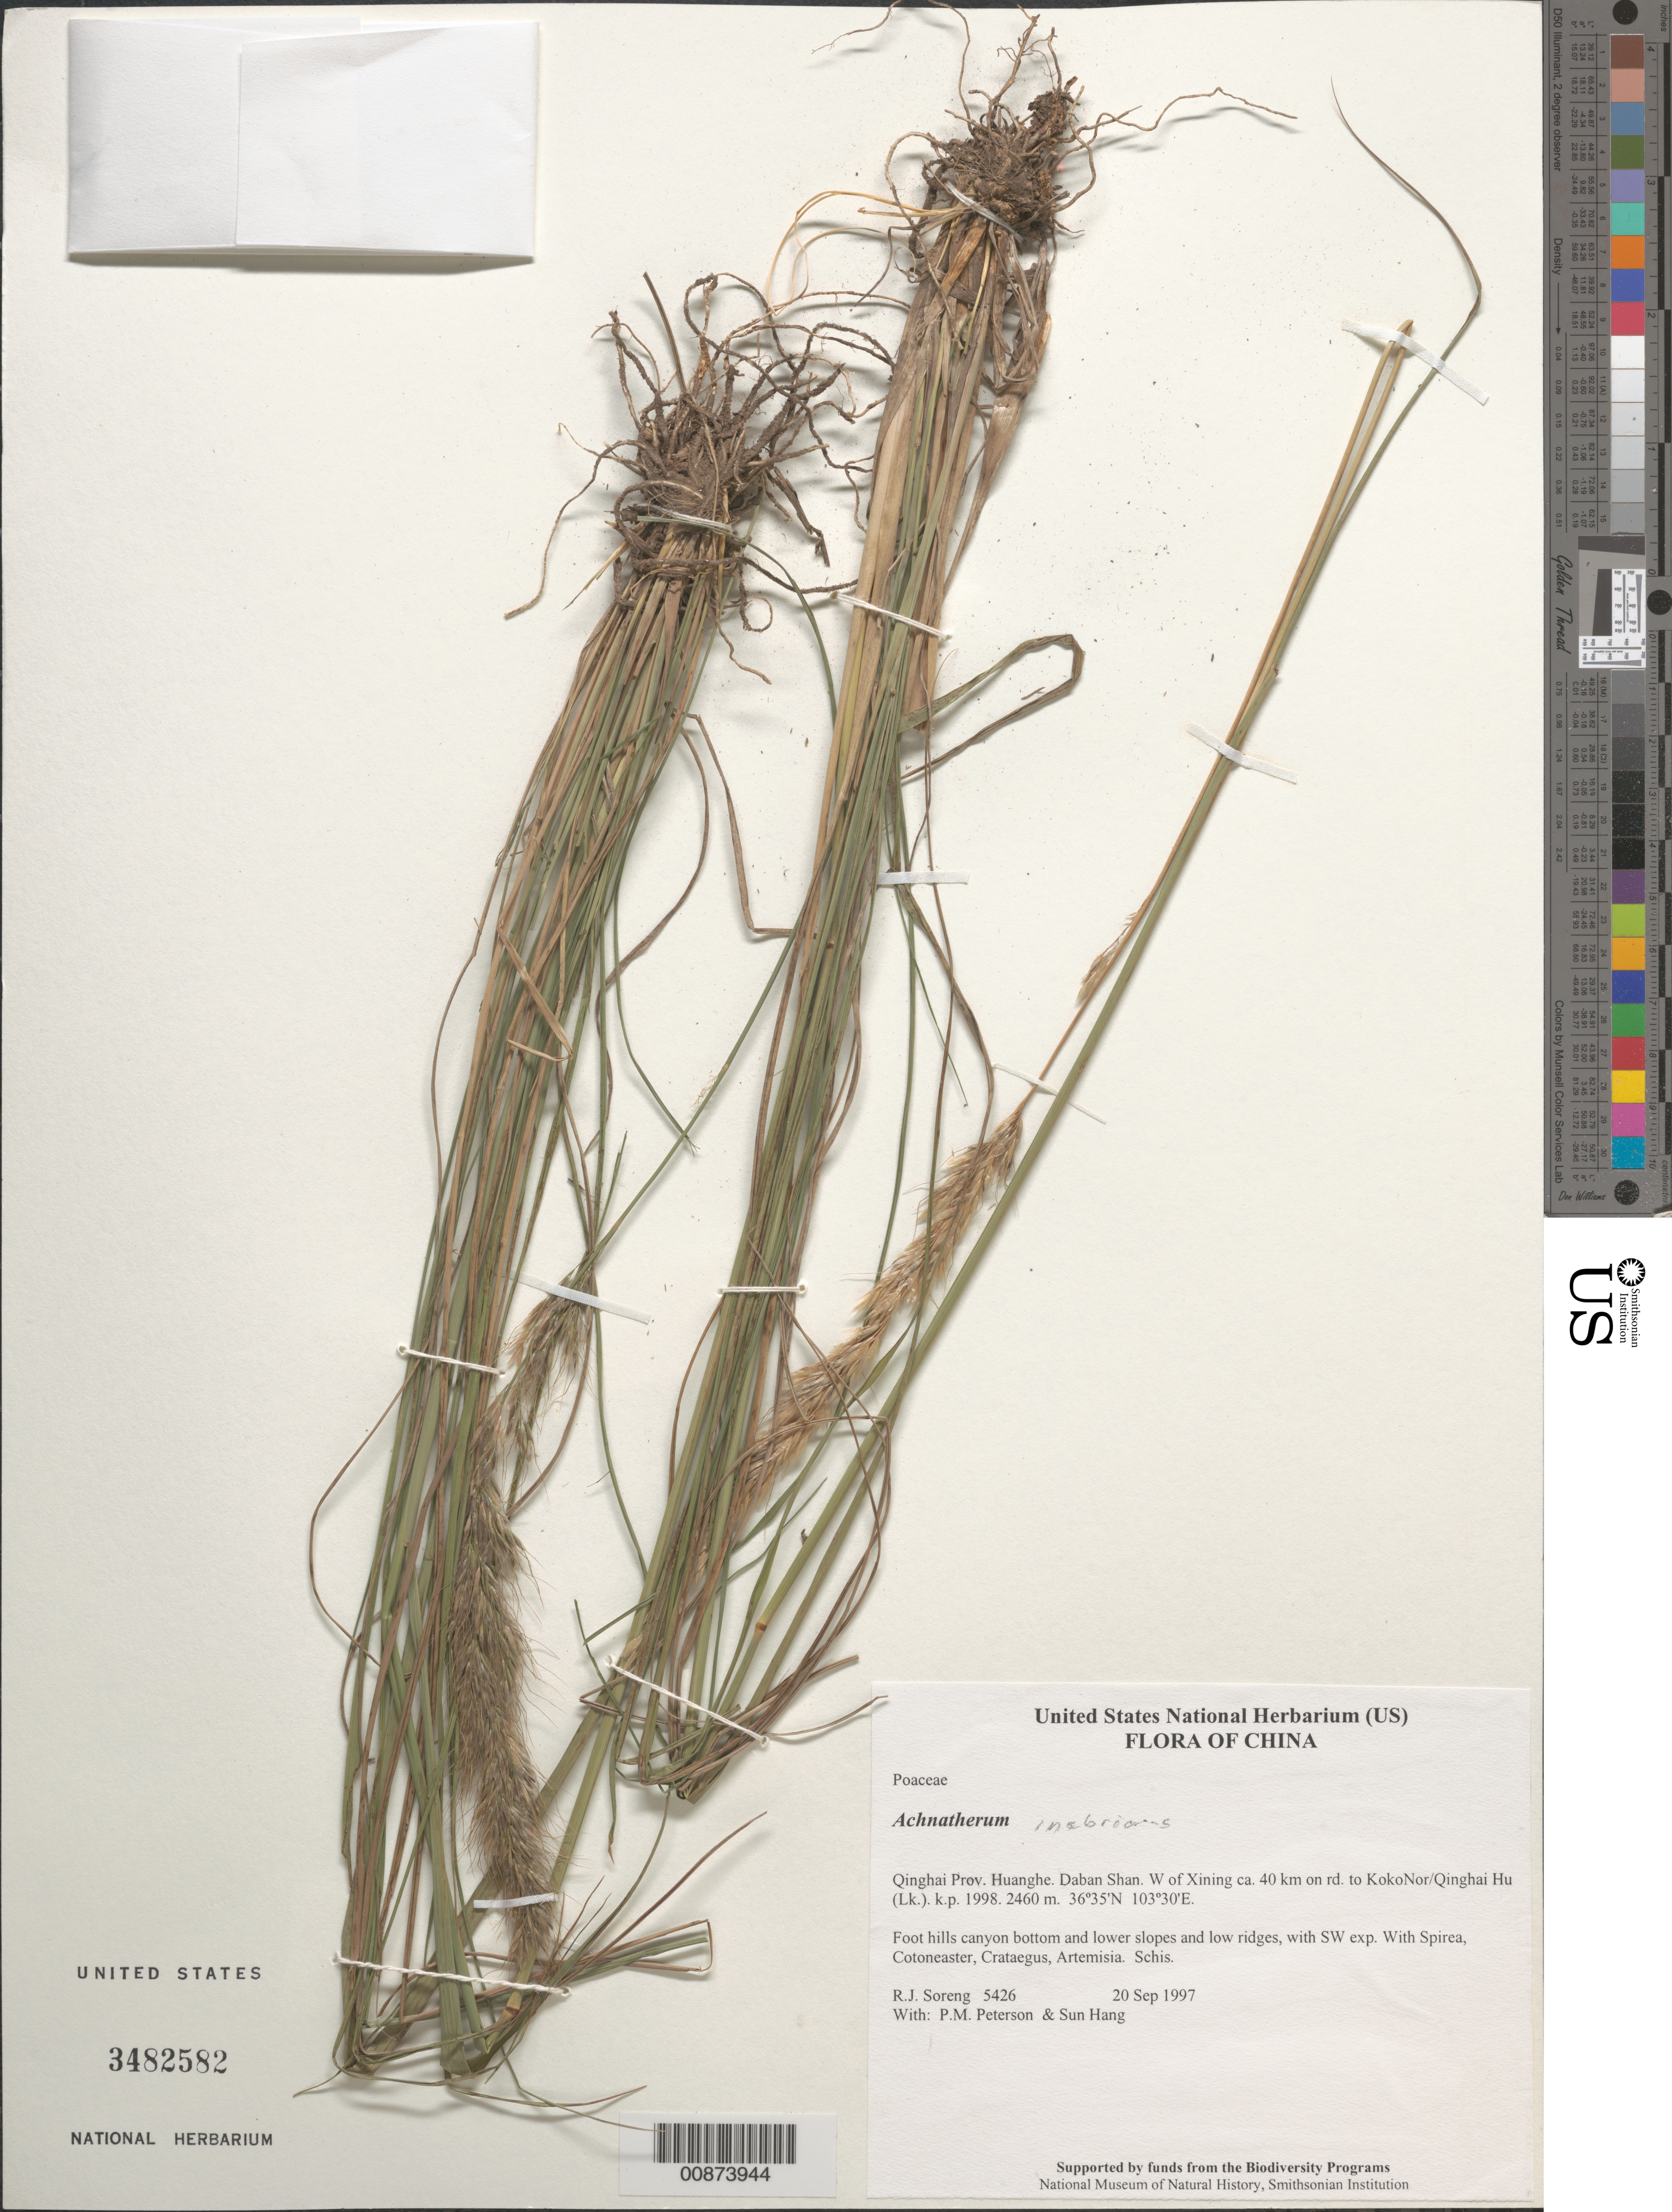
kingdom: Plantae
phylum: Tracheophyta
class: Liliopsida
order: Poales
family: Poaceae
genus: Achnatherum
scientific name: Achnatherum inebrians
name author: (Hance) Keng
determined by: Soreng, Robert J., Research Associate (BOT), Smithsonian Institution - National Museum of Natural History (UNITED STATES)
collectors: R. J. Soreng, P. M. Peterson & Sun Hang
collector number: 5426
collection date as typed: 20 Sep 1997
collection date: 1997-09-20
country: China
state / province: Qinghai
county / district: Huanghe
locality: Daban Shan. W of Xining ca. 40 km on rd. to KokoNor/Qinghai Hu (Lk.). k.p. 1998.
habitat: Foot hills canyon bottom and lower slopes and low ridges, with SW exp. With Spirea, Cotoneaster, Crataegus, Artemisia. Schis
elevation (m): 2460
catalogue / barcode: US 3482582